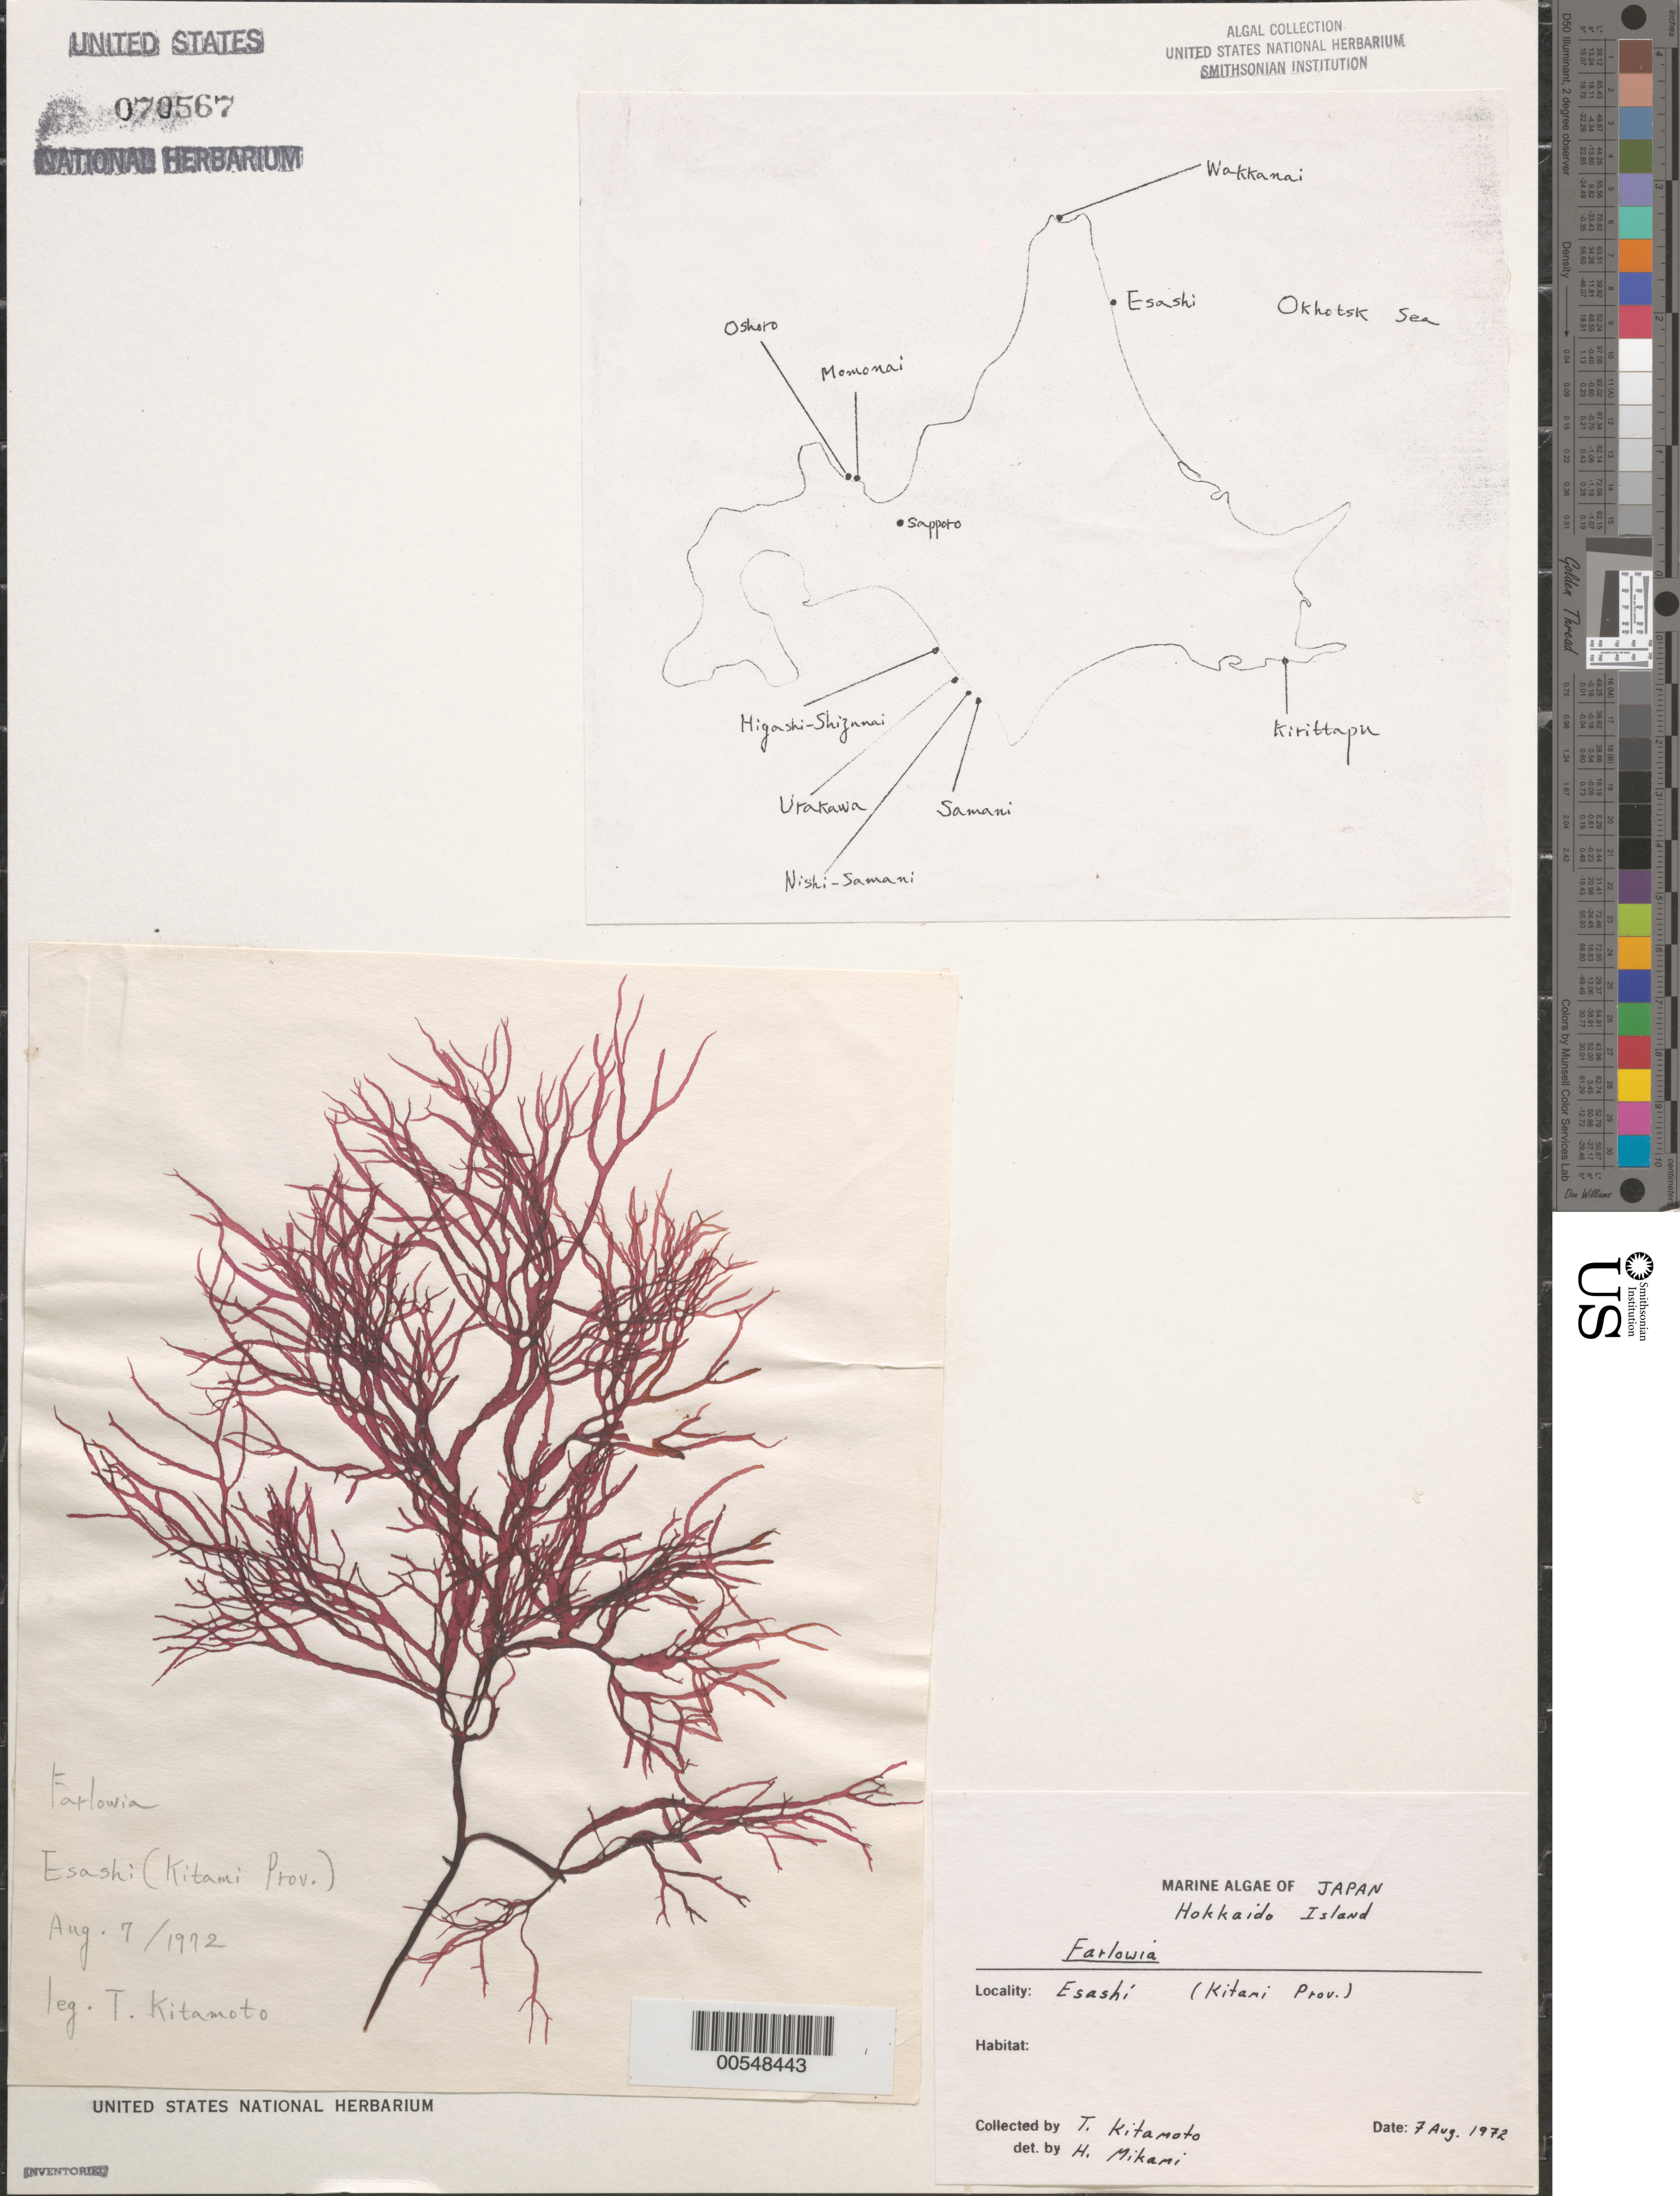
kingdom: Plantae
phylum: Rhodophyta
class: Florideophyceae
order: Gigartinales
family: Dumontiaceae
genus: Farlowia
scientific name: Farlowia sp.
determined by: Mikami, H.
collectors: T. Kitamoto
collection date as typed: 07 Aug 1972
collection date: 1972-08-07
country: Japan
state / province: Hokkaido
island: Hokkaido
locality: Esashi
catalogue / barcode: US 70567